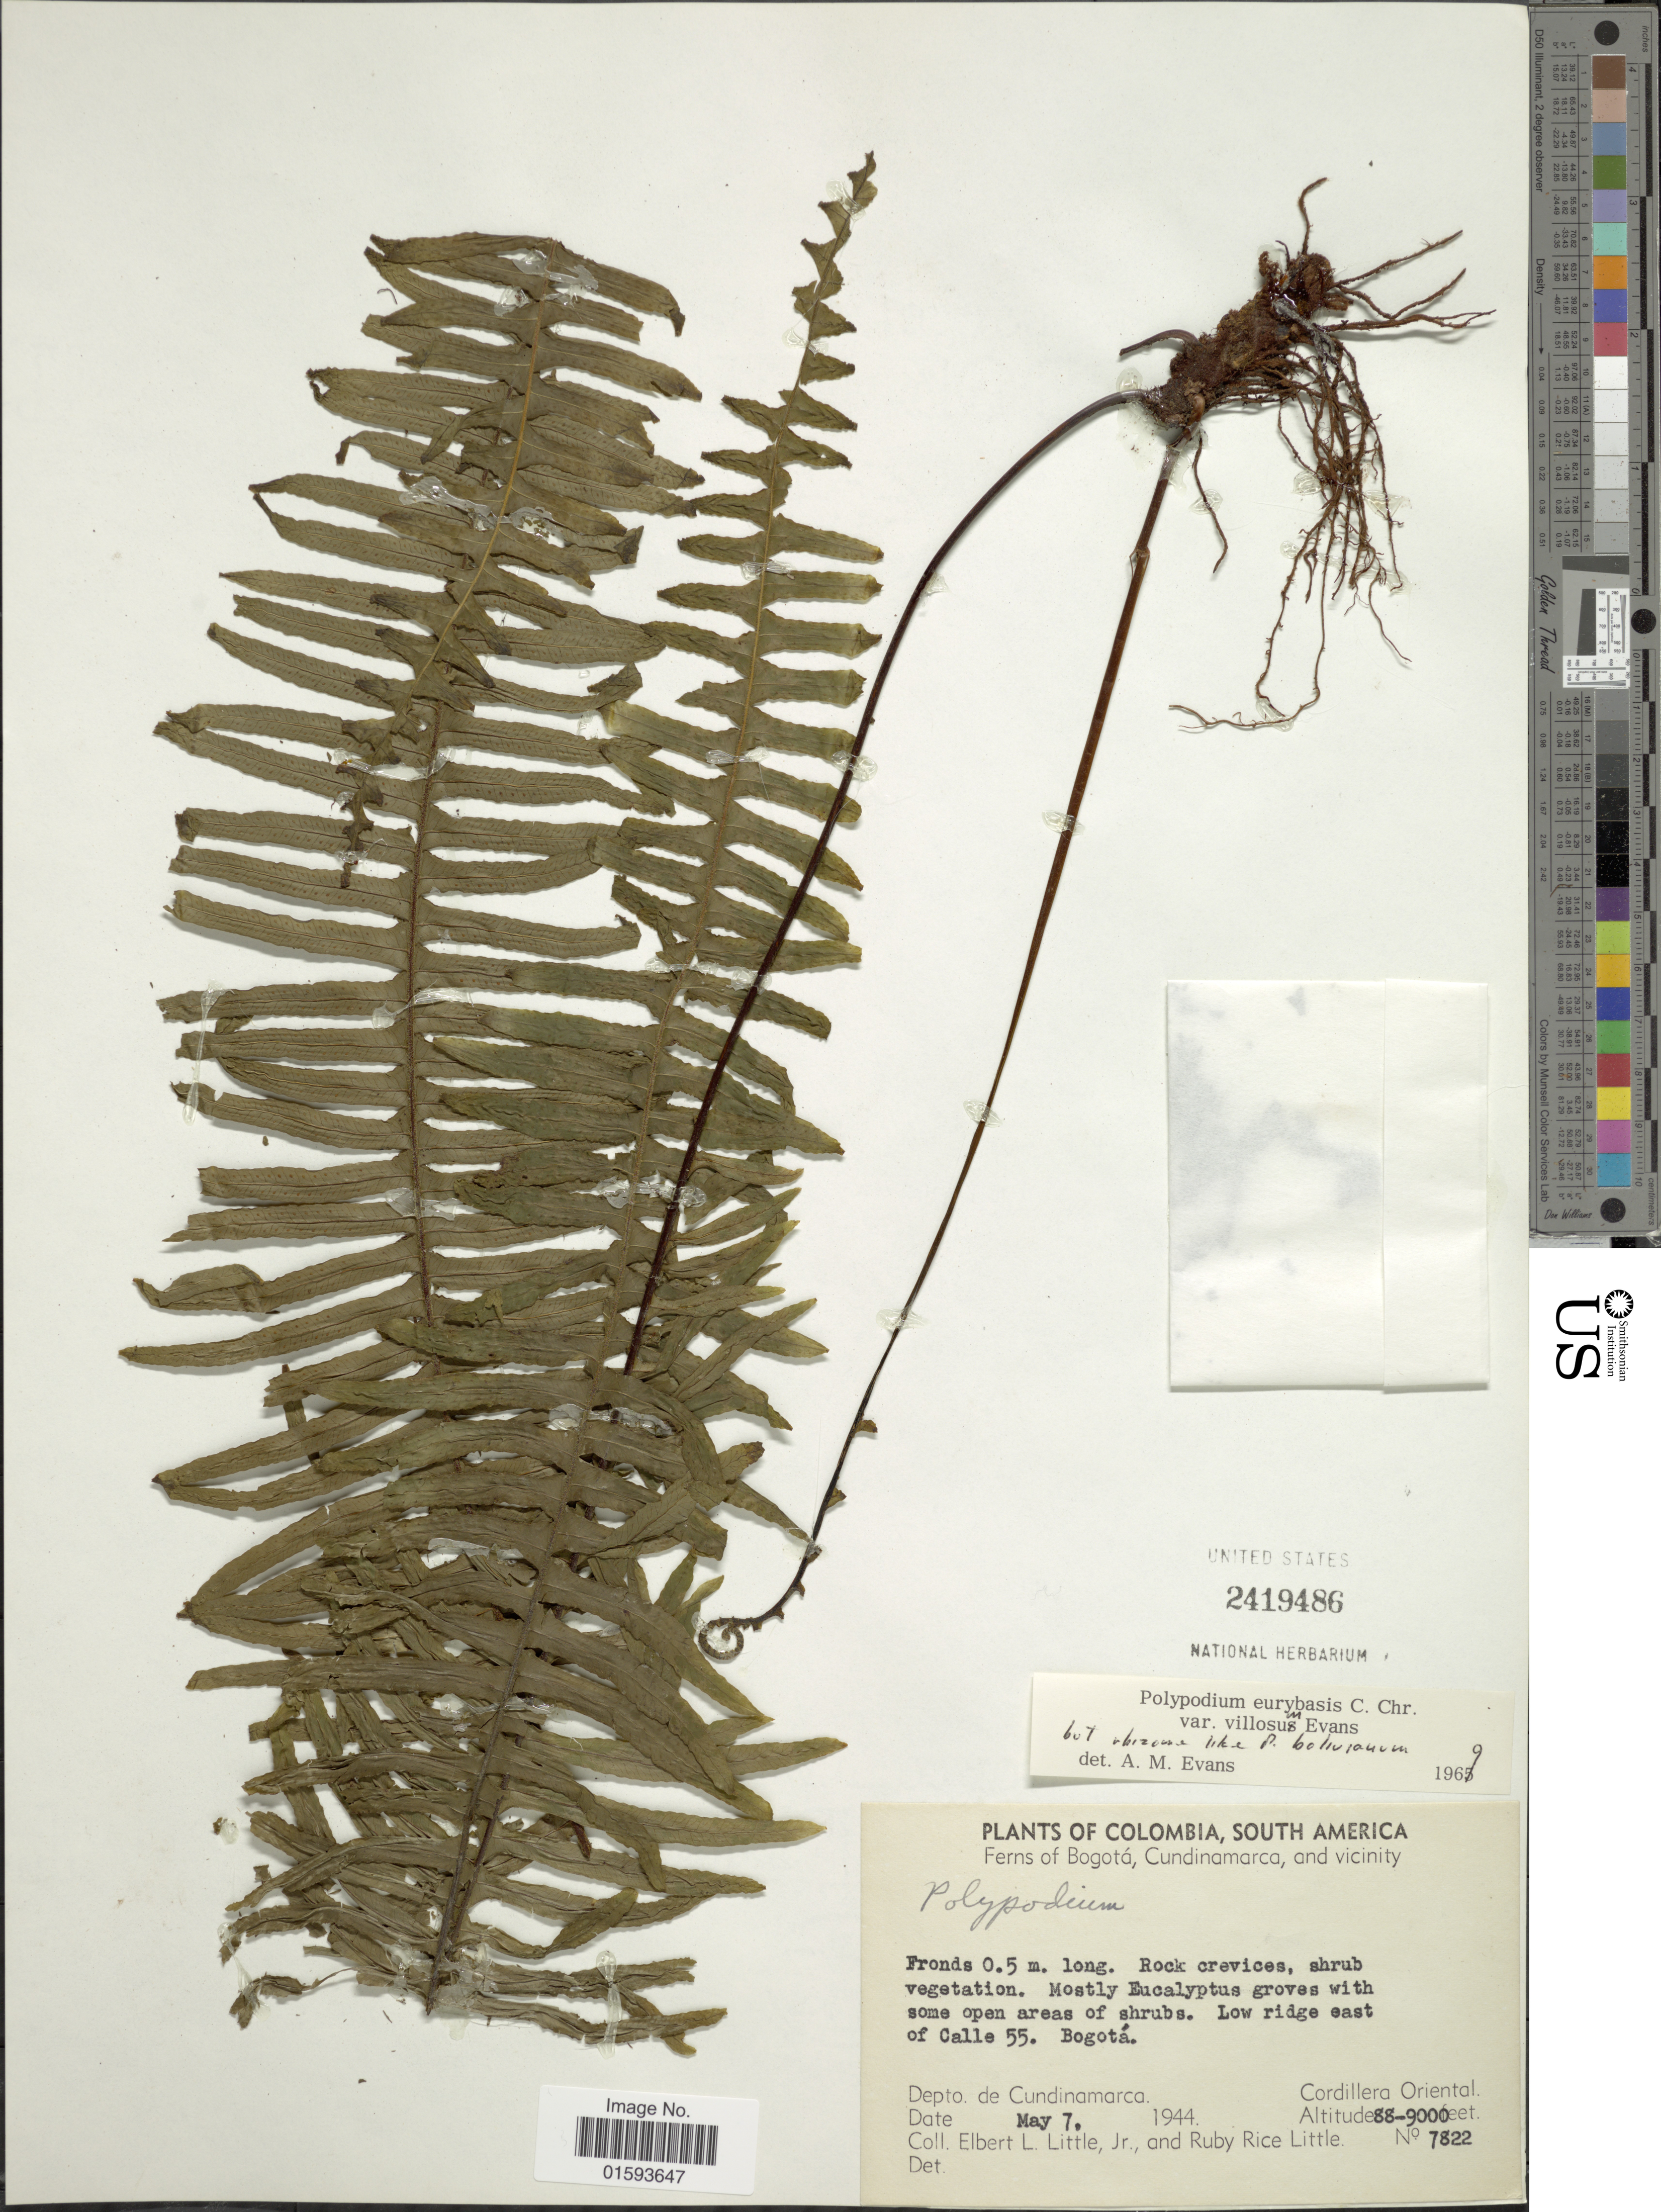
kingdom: Plantae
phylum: Tracheophyta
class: Polypodiopsida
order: Polypodiales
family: Polypodiaceae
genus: Pecluma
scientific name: Pecluma eurybasis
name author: (C. Chr.) M.G. Price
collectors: E. L. Little & R. R. Little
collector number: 7822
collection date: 1944-05-07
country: Colombia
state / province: Cundinamarca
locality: Ferns of Bogota, Cundinamarca, and vicinity, Low ridge east of Calle 55, Bogota, Cordillera Oriental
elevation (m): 2682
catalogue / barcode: US 2419486